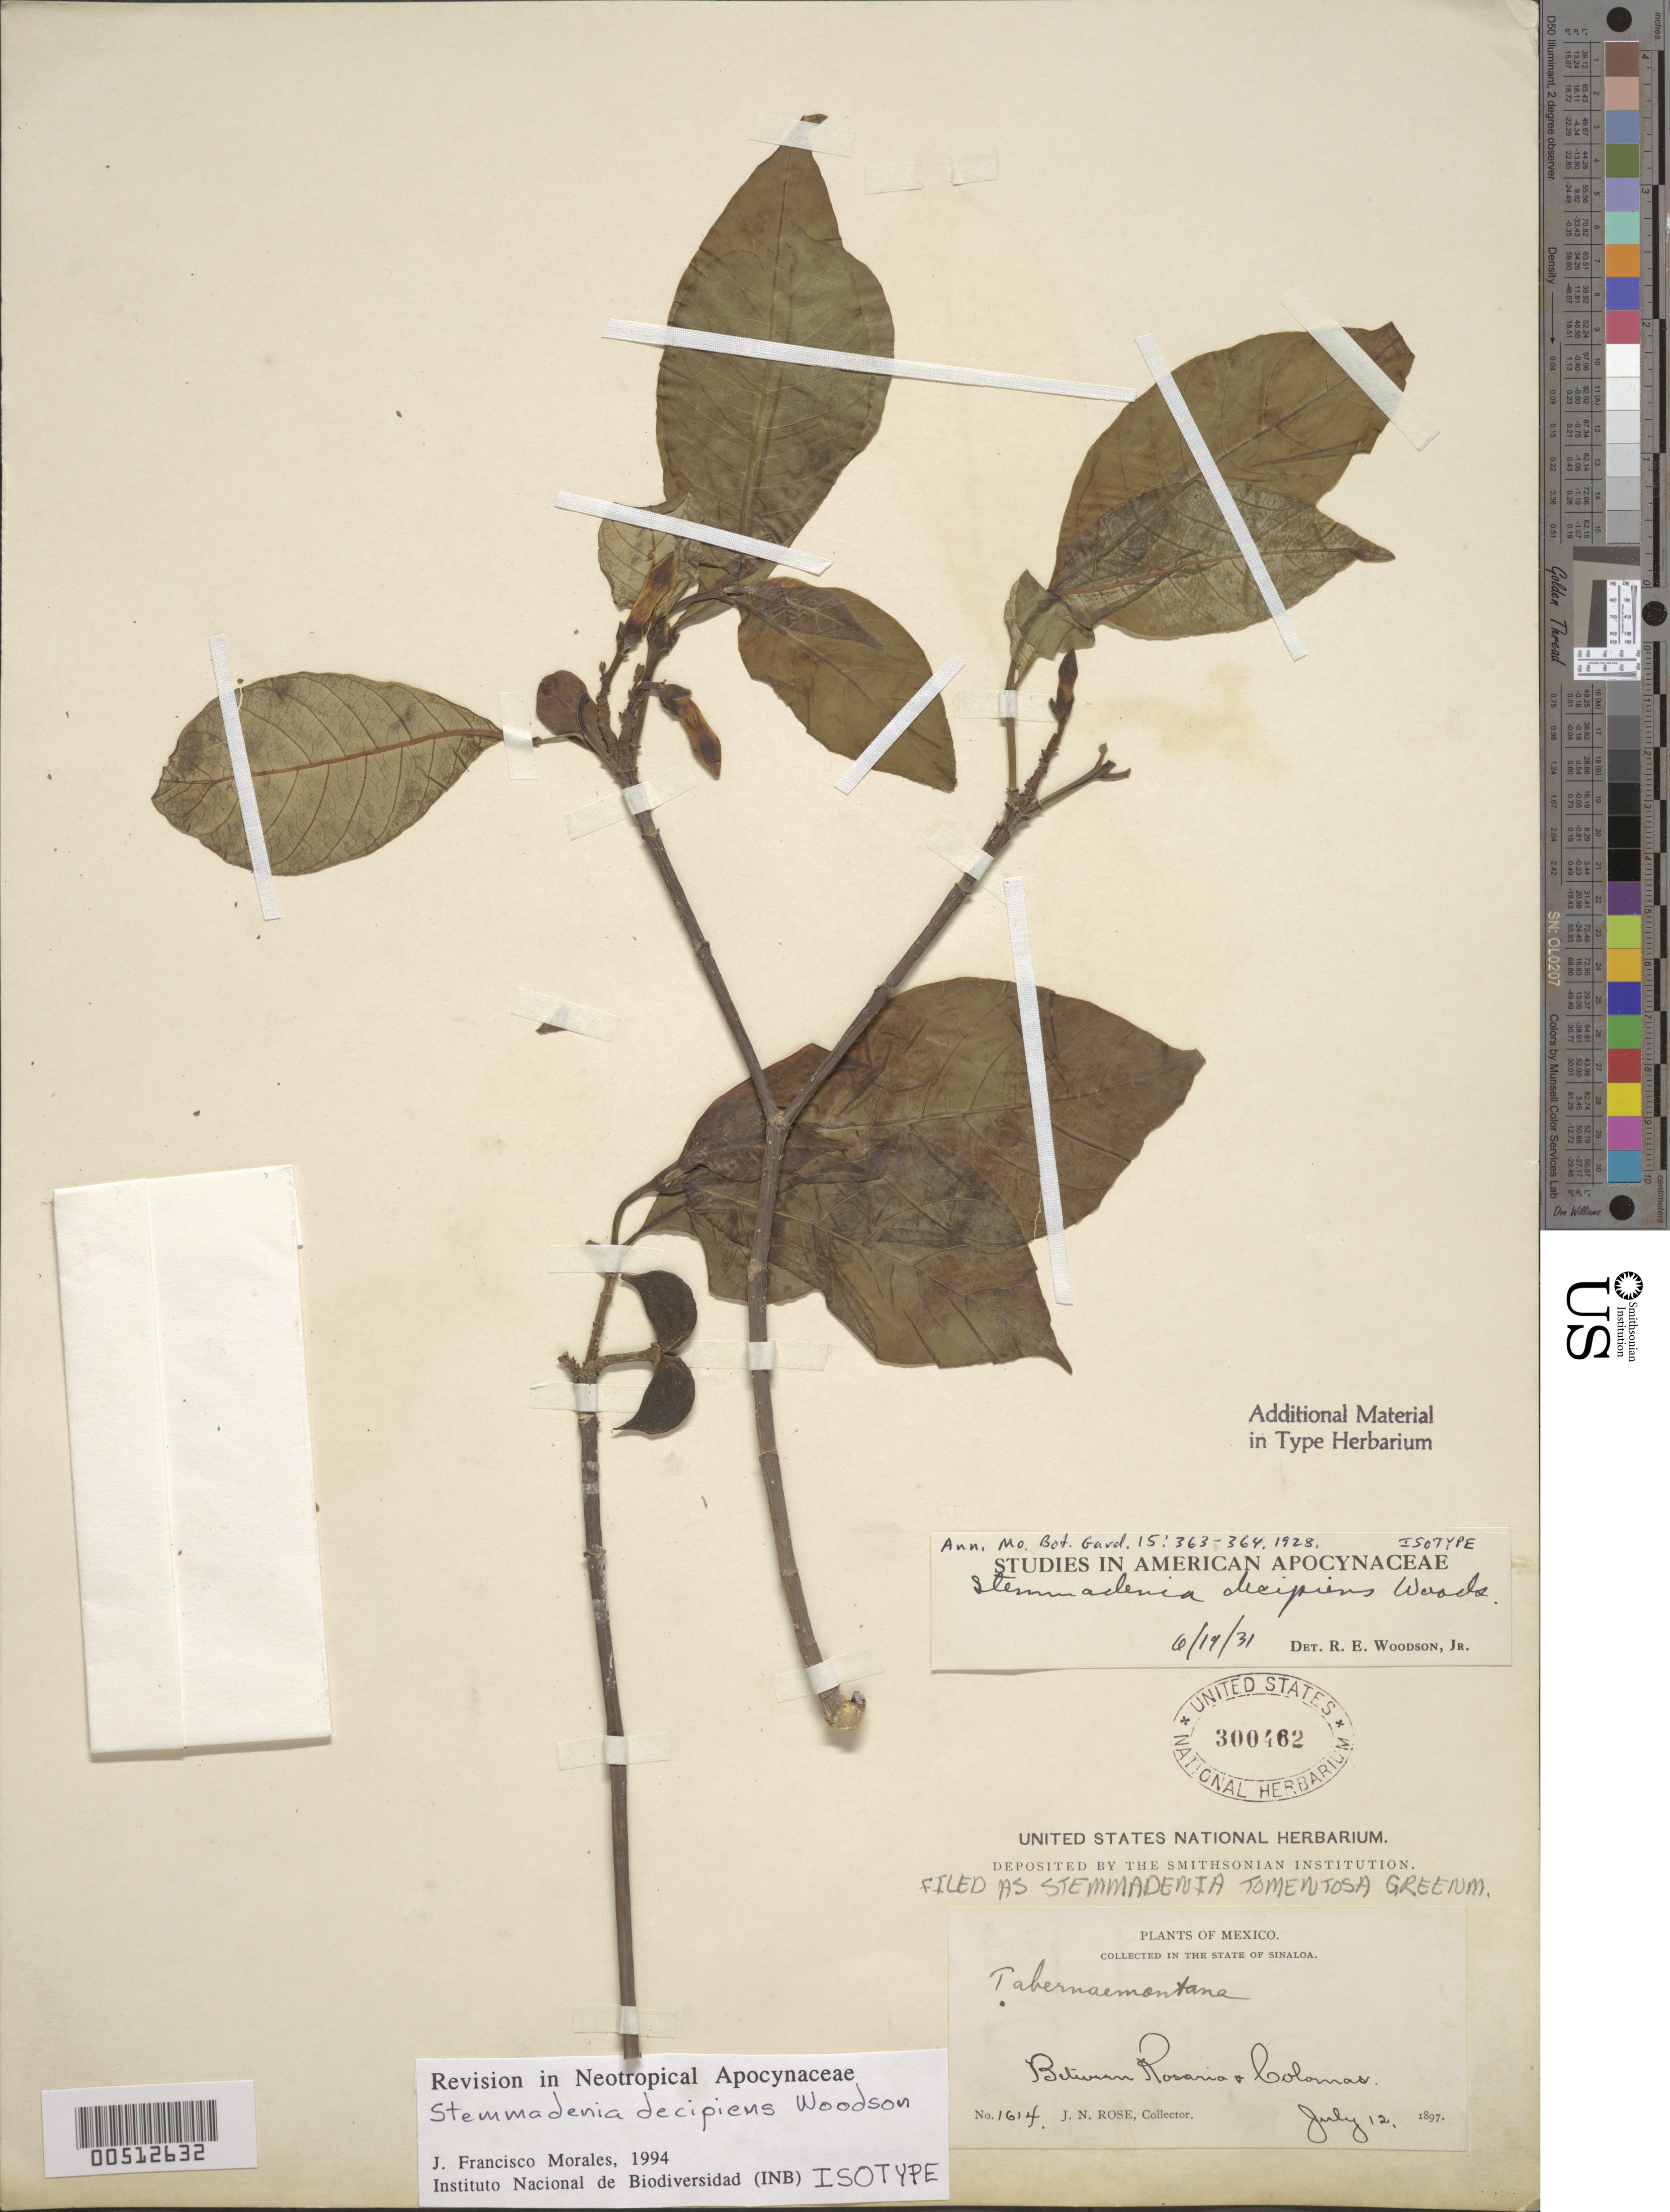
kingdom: Plantae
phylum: Tracheophyta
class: Magnoliopsida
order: Gentianales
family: Apocynaceae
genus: Stemmadenia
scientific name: Stemmadenia tomentosa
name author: Greenm.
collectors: J. N. Rose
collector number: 1614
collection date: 1897-07-12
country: Mexico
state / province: Sinaloa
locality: Between Rosario & Colomas.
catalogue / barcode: US 300462